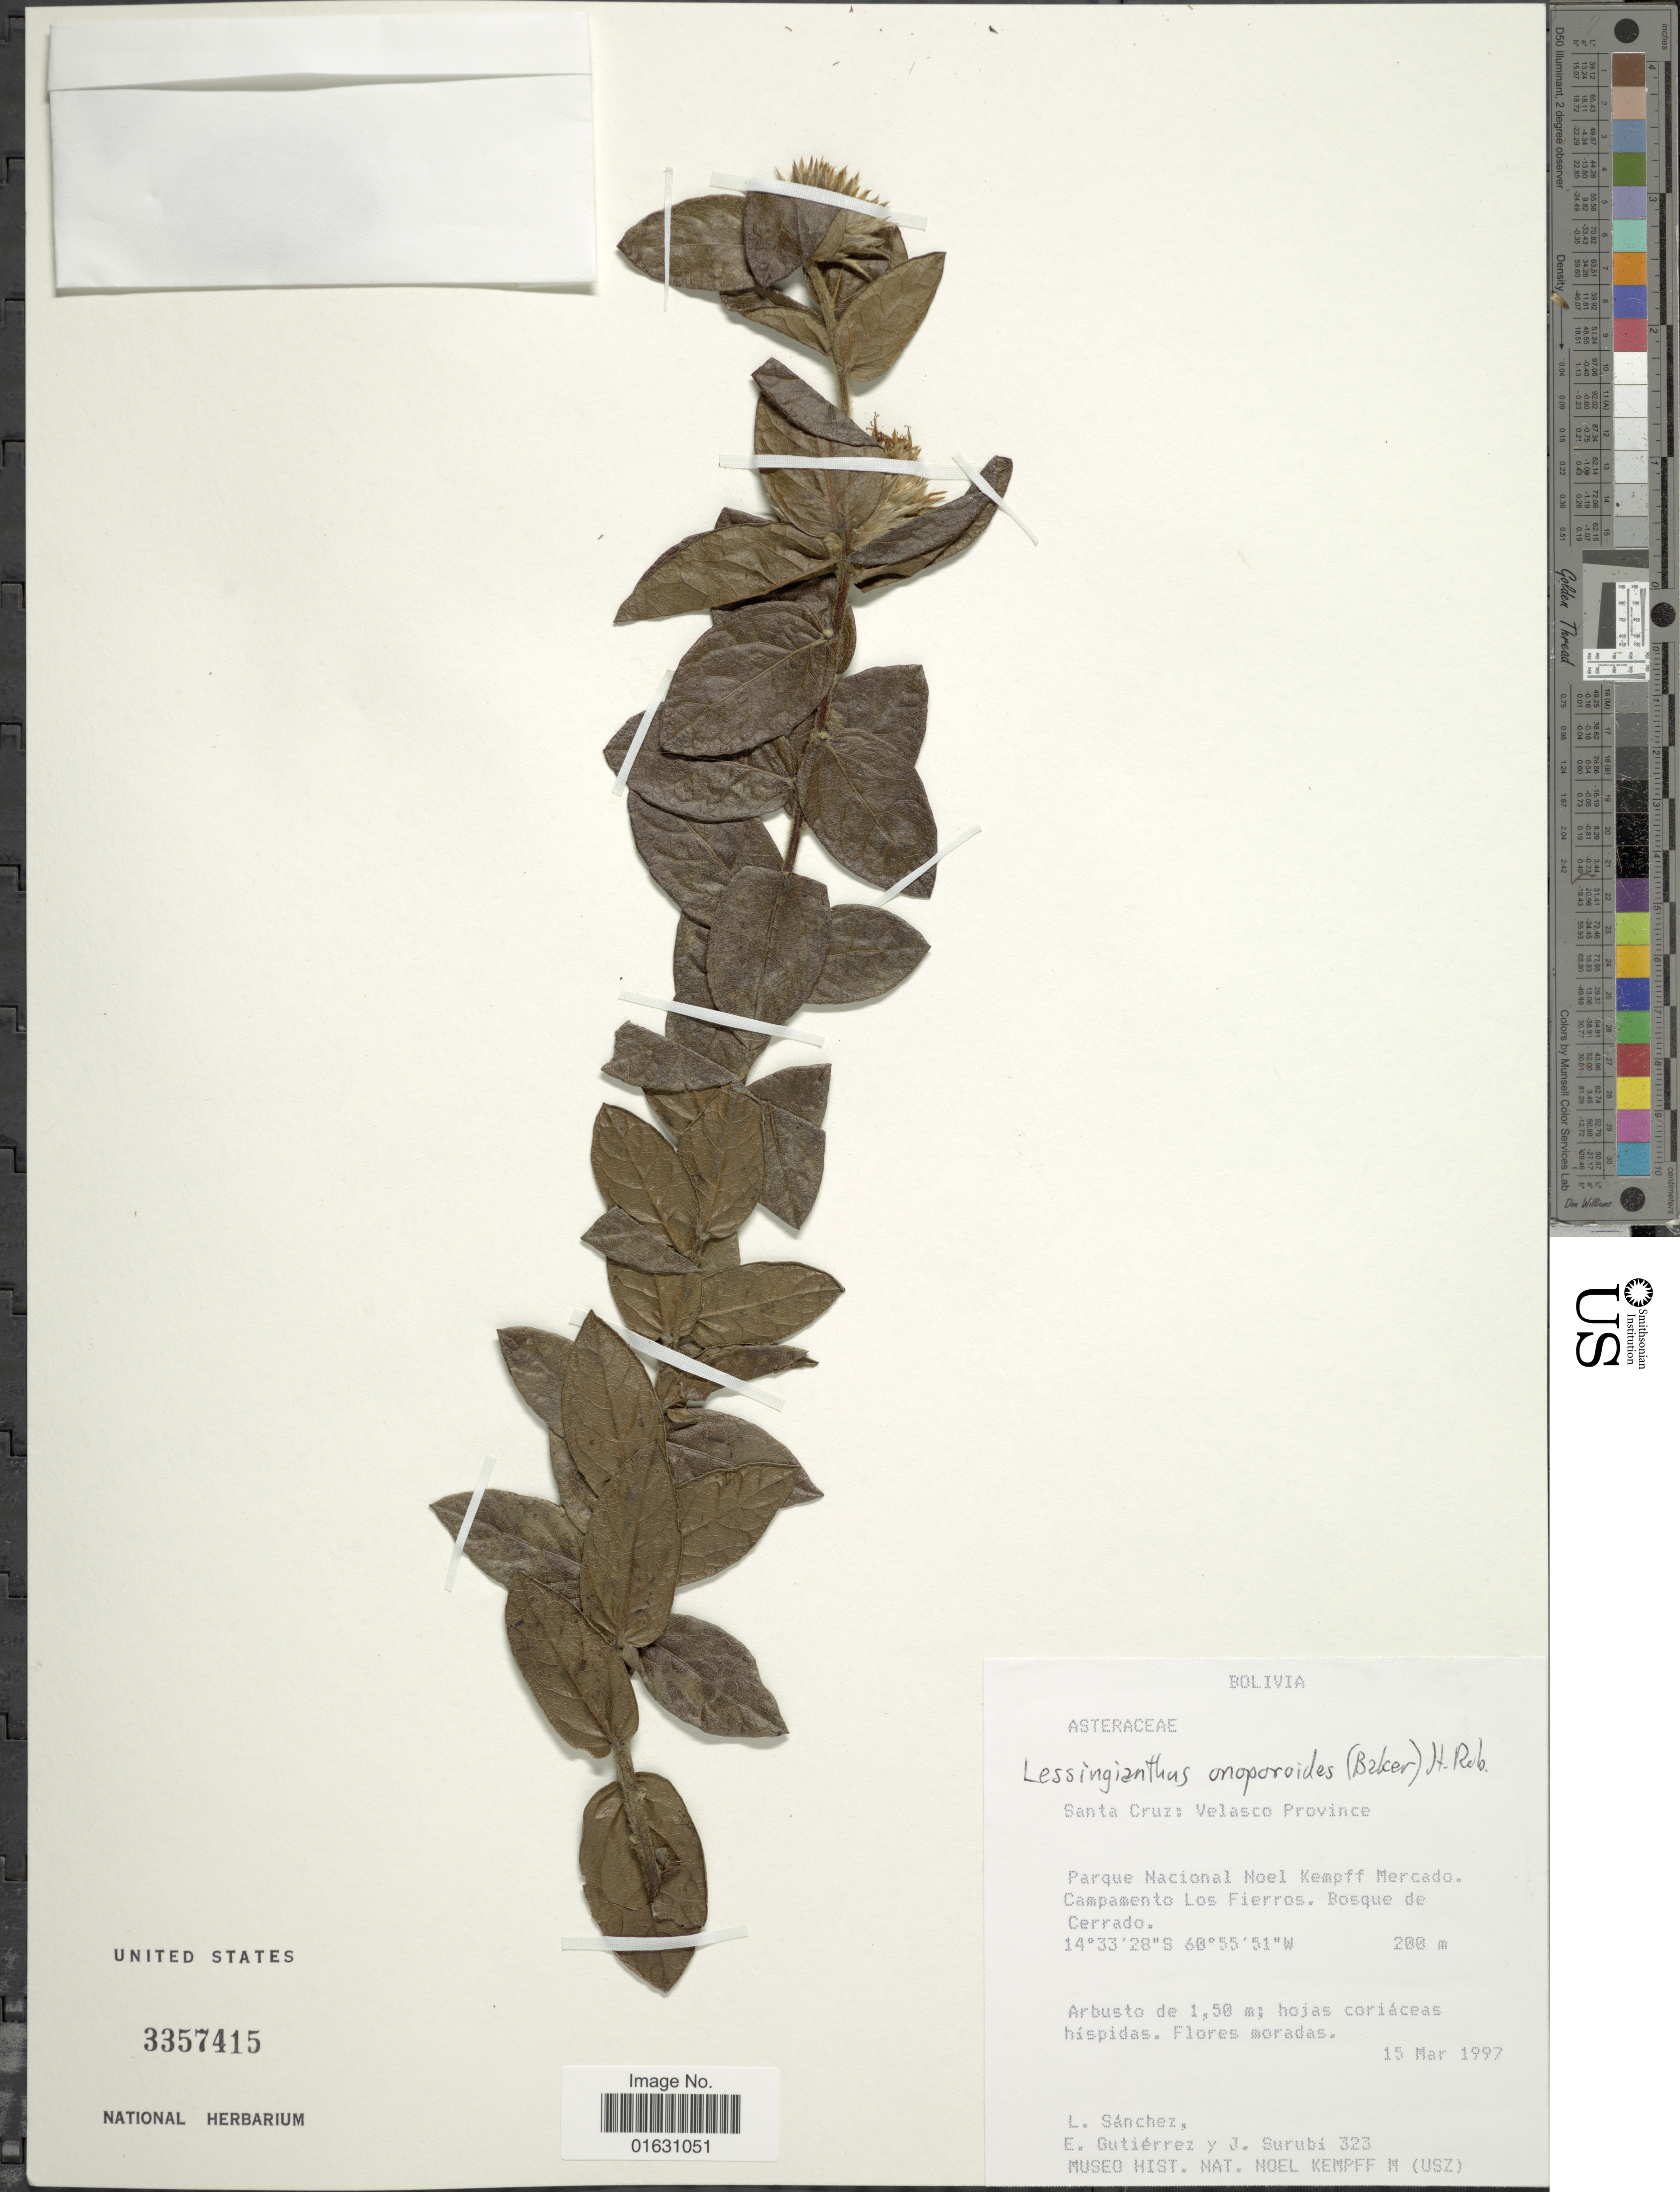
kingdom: Plantae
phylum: Tracheophyta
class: Magnoliopsida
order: Asterales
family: Asteraceae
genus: Lessingianthus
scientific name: Lessingianthus onoporoides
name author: (Baker) H. Rob.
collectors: L. Sanchez, E. Gutiérrez & J. Surubi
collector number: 323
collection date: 1997-03-15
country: Bolivia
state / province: Santa Cruz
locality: Santa Cruz: Velasco Province. Parque Nacional Noel Kempff Mercado. Campamento Los Fierros. Bosque de Cerrado.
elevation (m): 200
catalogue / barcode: US 3357415